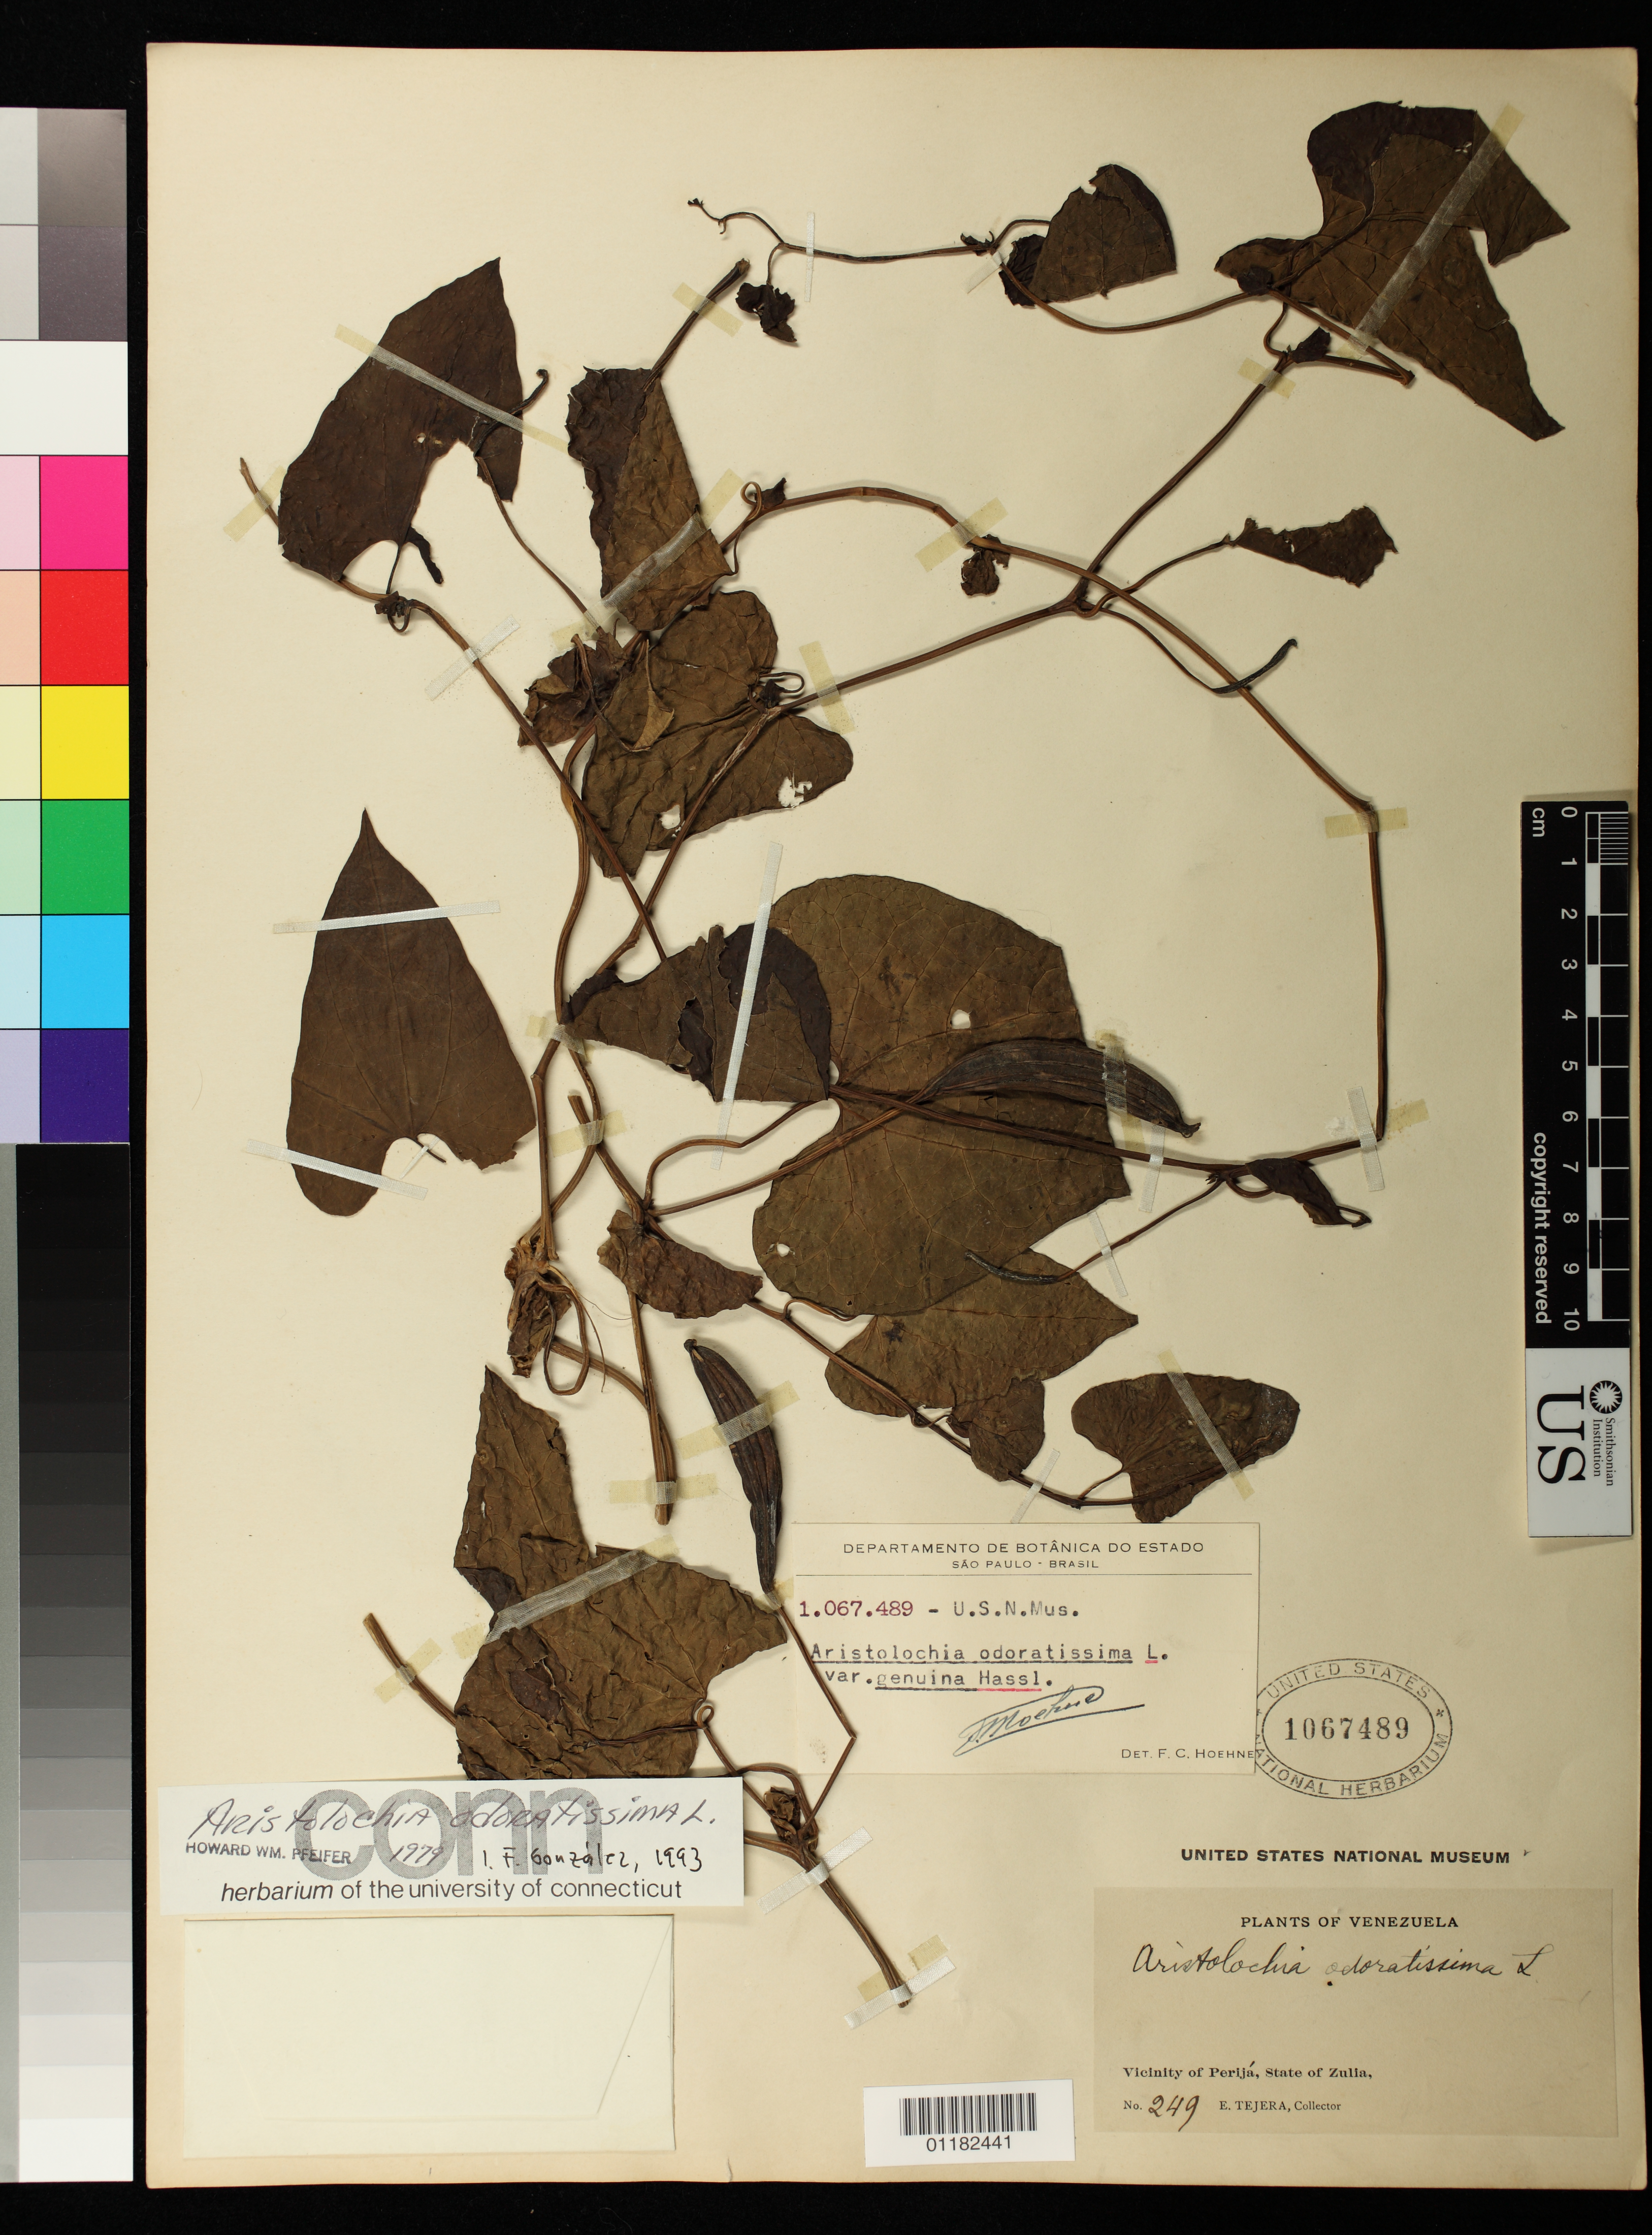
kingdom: Plantae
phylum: Tracheophyta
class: Magnoliopsida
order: Piperales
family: Aristolochiaceae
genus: Aristolochia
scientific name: Aristolochia odoratissima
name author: L.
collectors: E. Tejera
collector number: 249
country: Venezuela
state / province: Zulia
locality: Vicinity of Perija.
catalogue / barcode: US 1067489